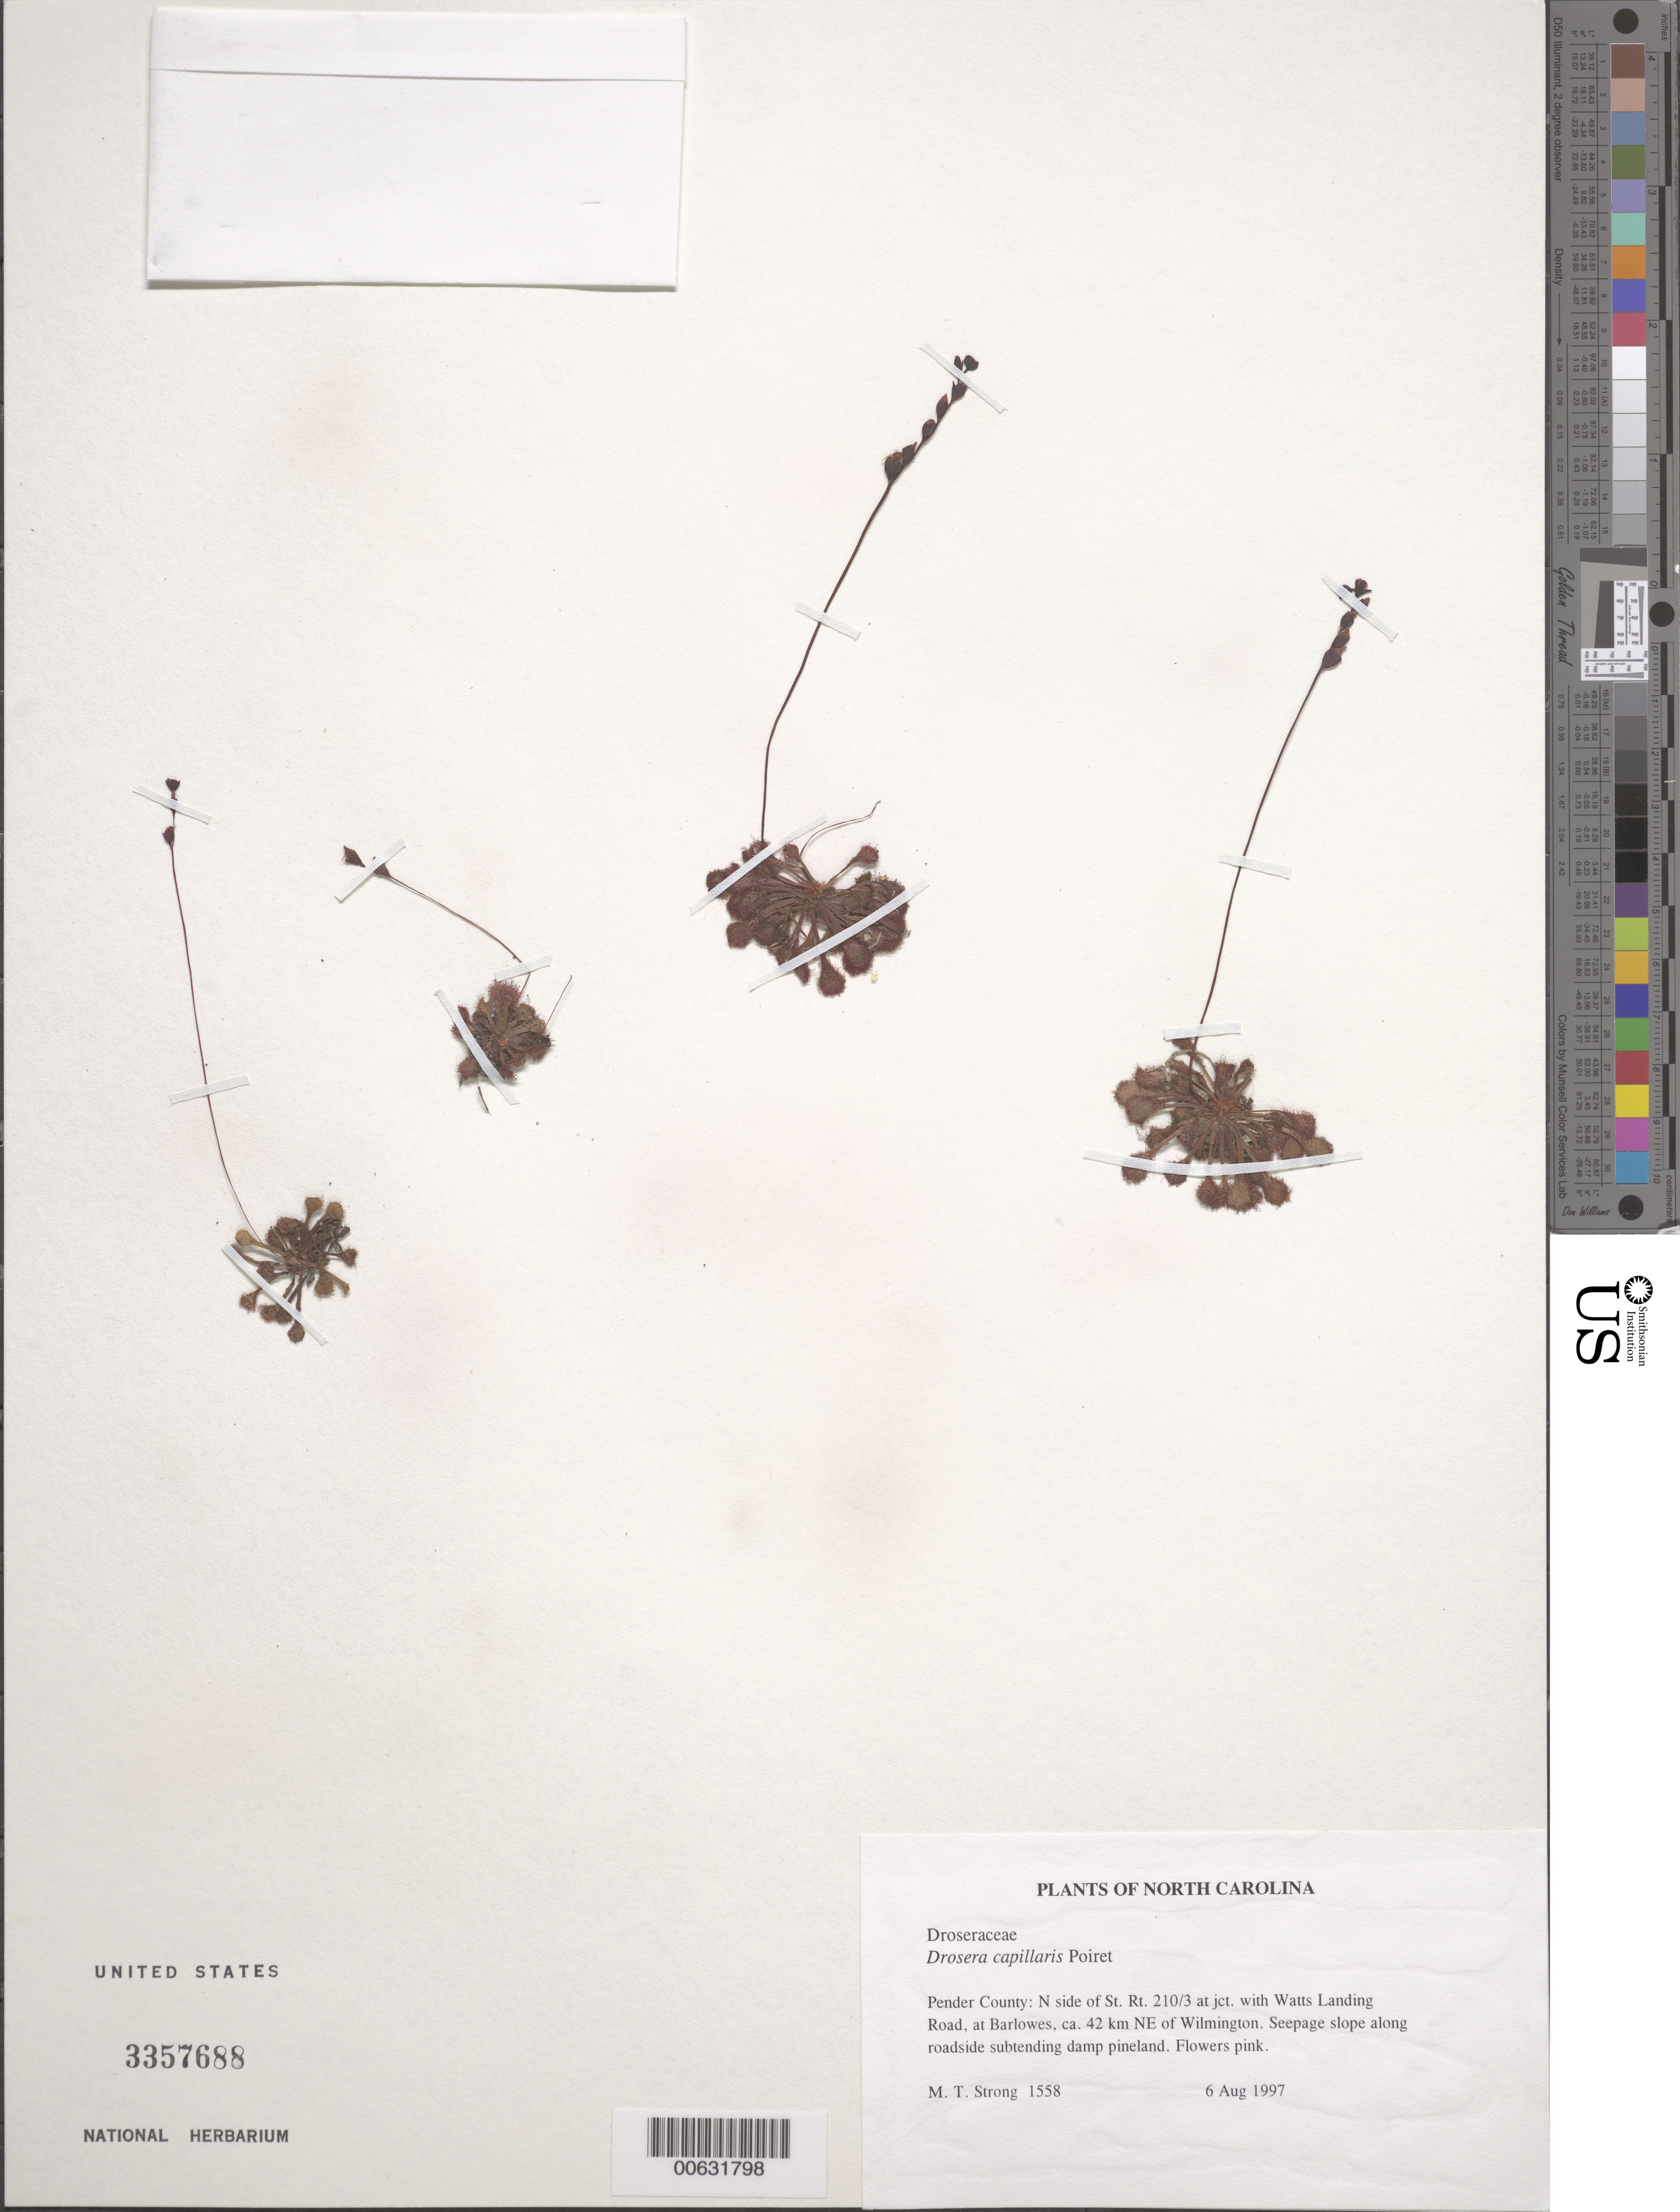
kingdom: Plantae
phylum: Tracheophyta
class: Magnoliopsida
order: Caryophyllales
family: Droseraceae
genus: Drosera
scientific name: Drosera capillaris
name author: Poir.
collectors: M. T. Strong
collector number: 1558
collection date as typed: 06 Aug 1997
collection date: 1997-08-06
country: United States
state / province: North Carolina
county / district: Pender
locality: N side of St. Rt. 210/3 at jct. with Watts Landing Road at Barlowes, NE of Wilmington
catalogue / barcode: US 3357688